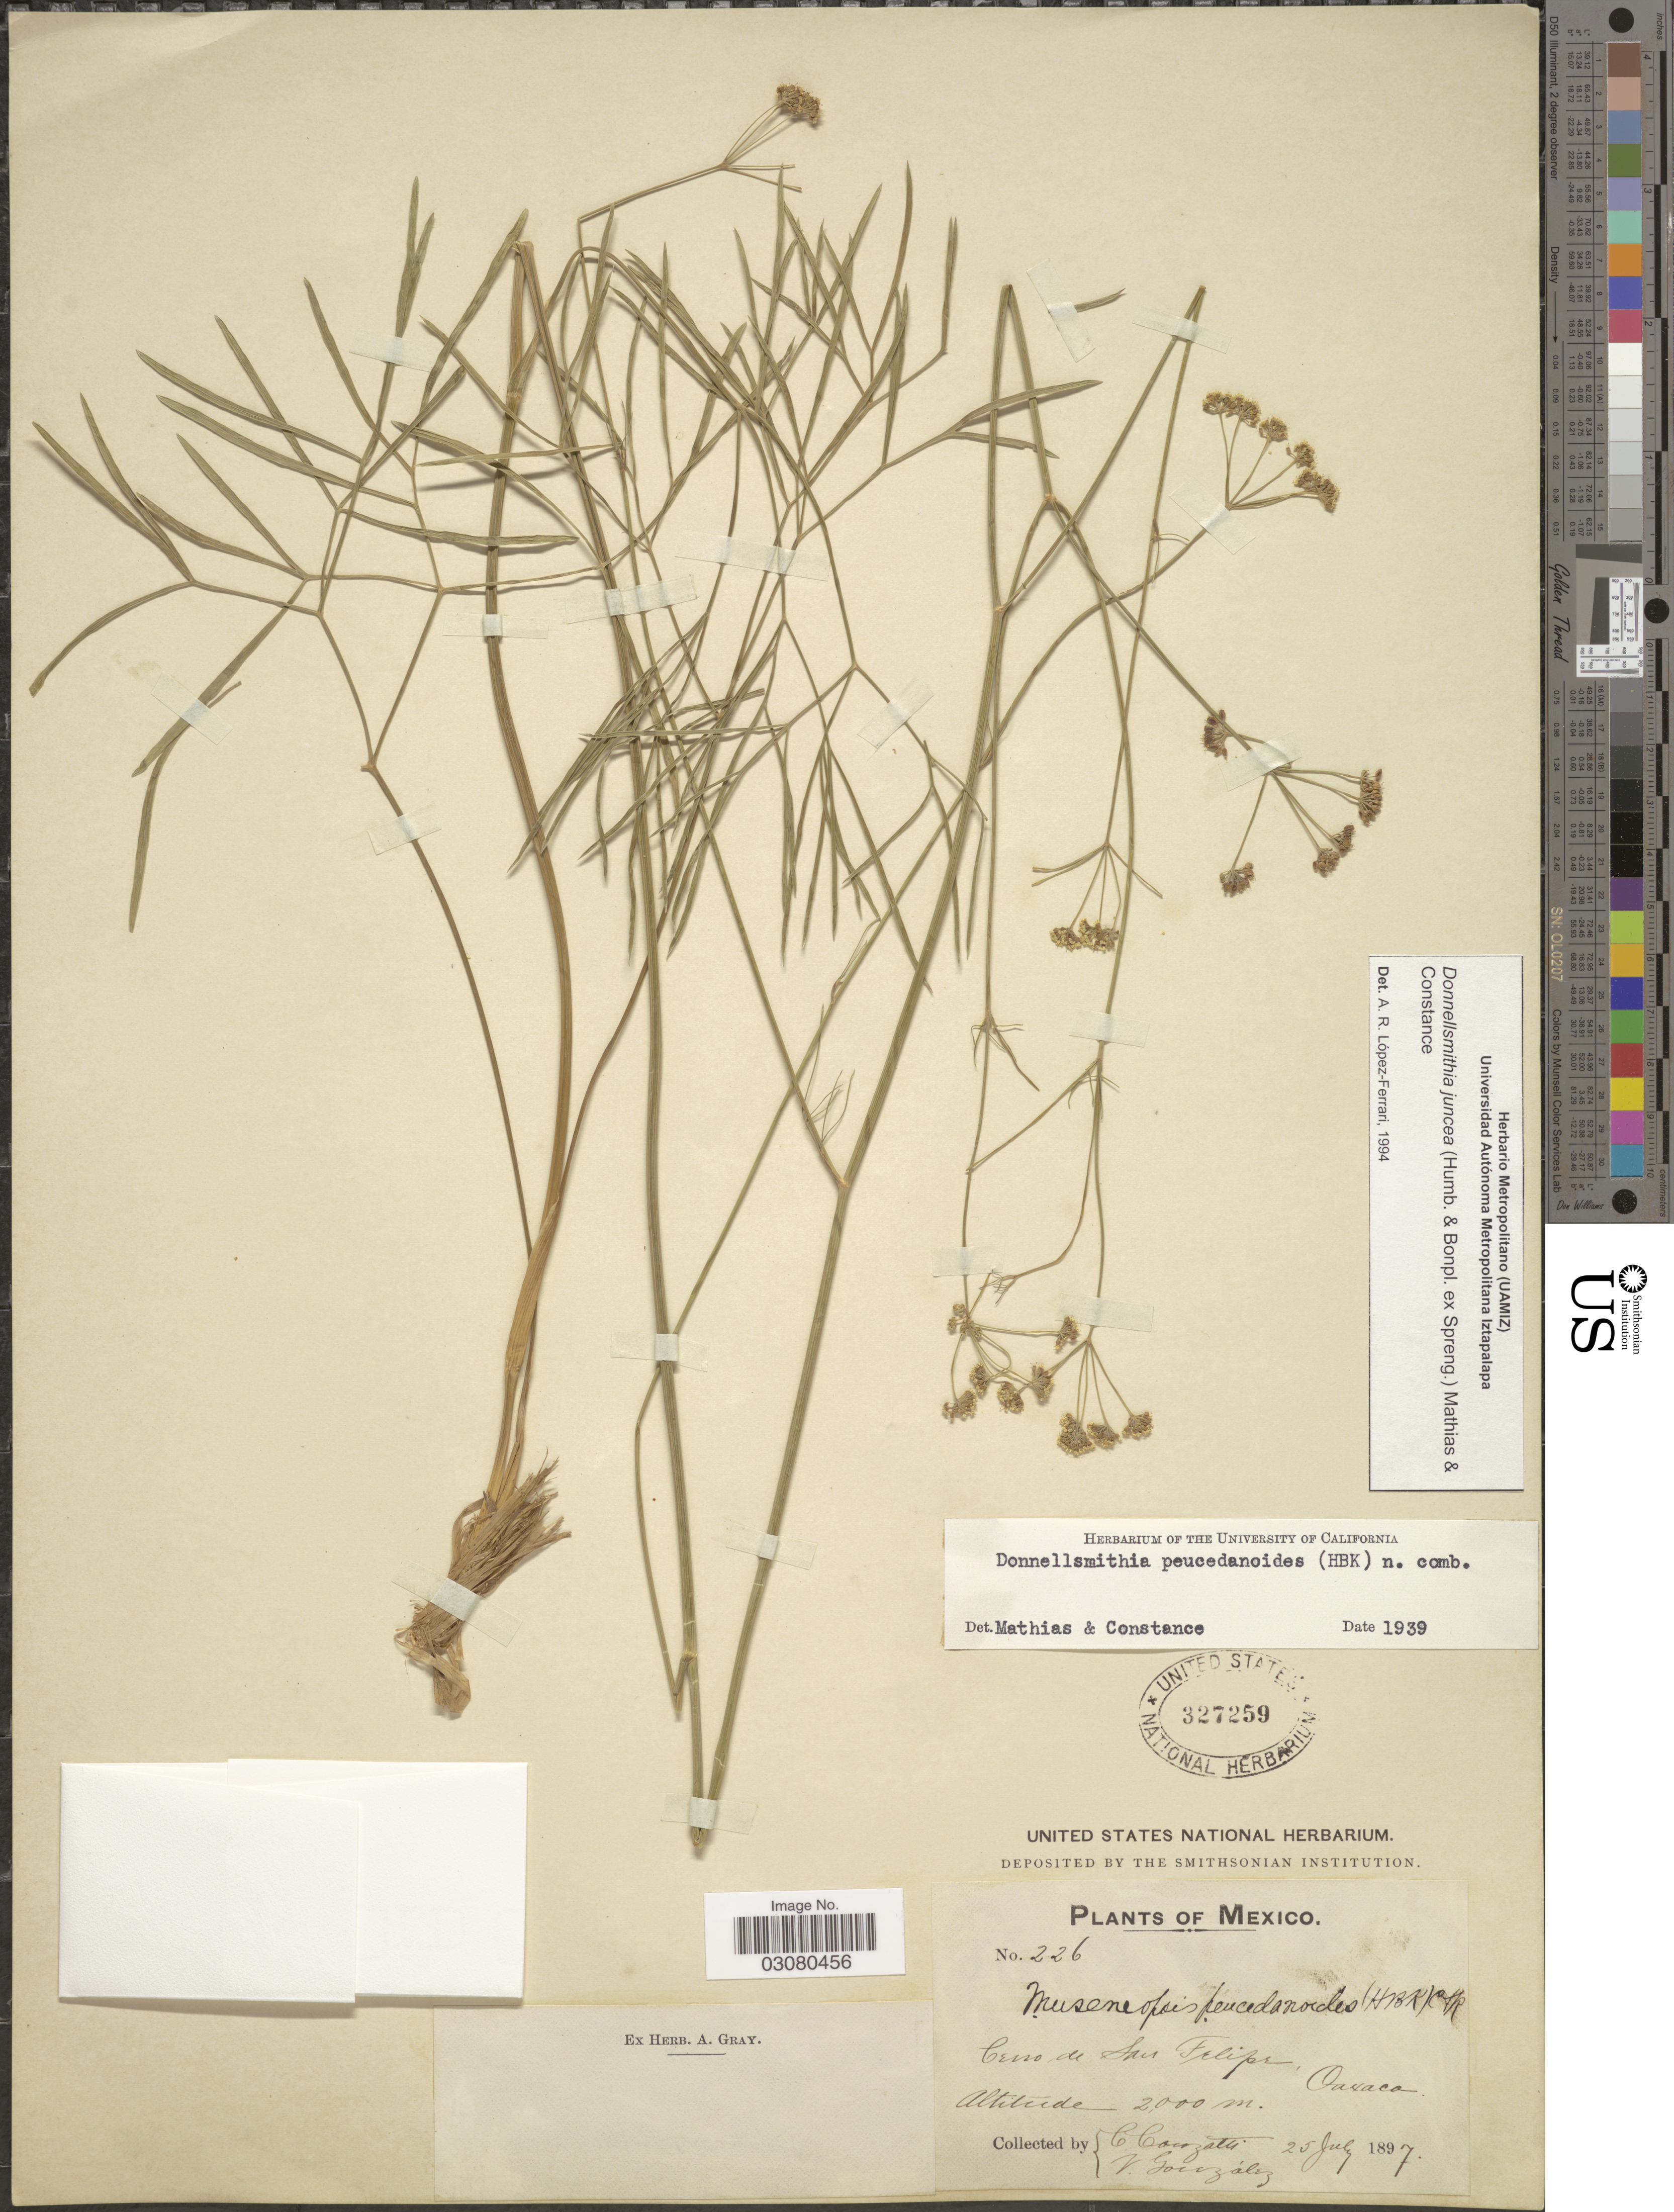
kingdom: Plantae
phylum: Tracheophyta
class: Magnoliopsida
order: Apiales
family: Apiaceae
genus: Donnellsmithia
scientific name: Donnellsmithia juncea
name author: (Humb. & Bonpl. ex Spreng.) Mathias & Constance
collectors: C. Conzatti & V. González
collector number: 226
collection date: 1897-07-25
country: Mexico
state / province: Oaxaca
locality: Cerro de San Felipe.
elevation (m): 2000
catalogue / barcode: US 327259